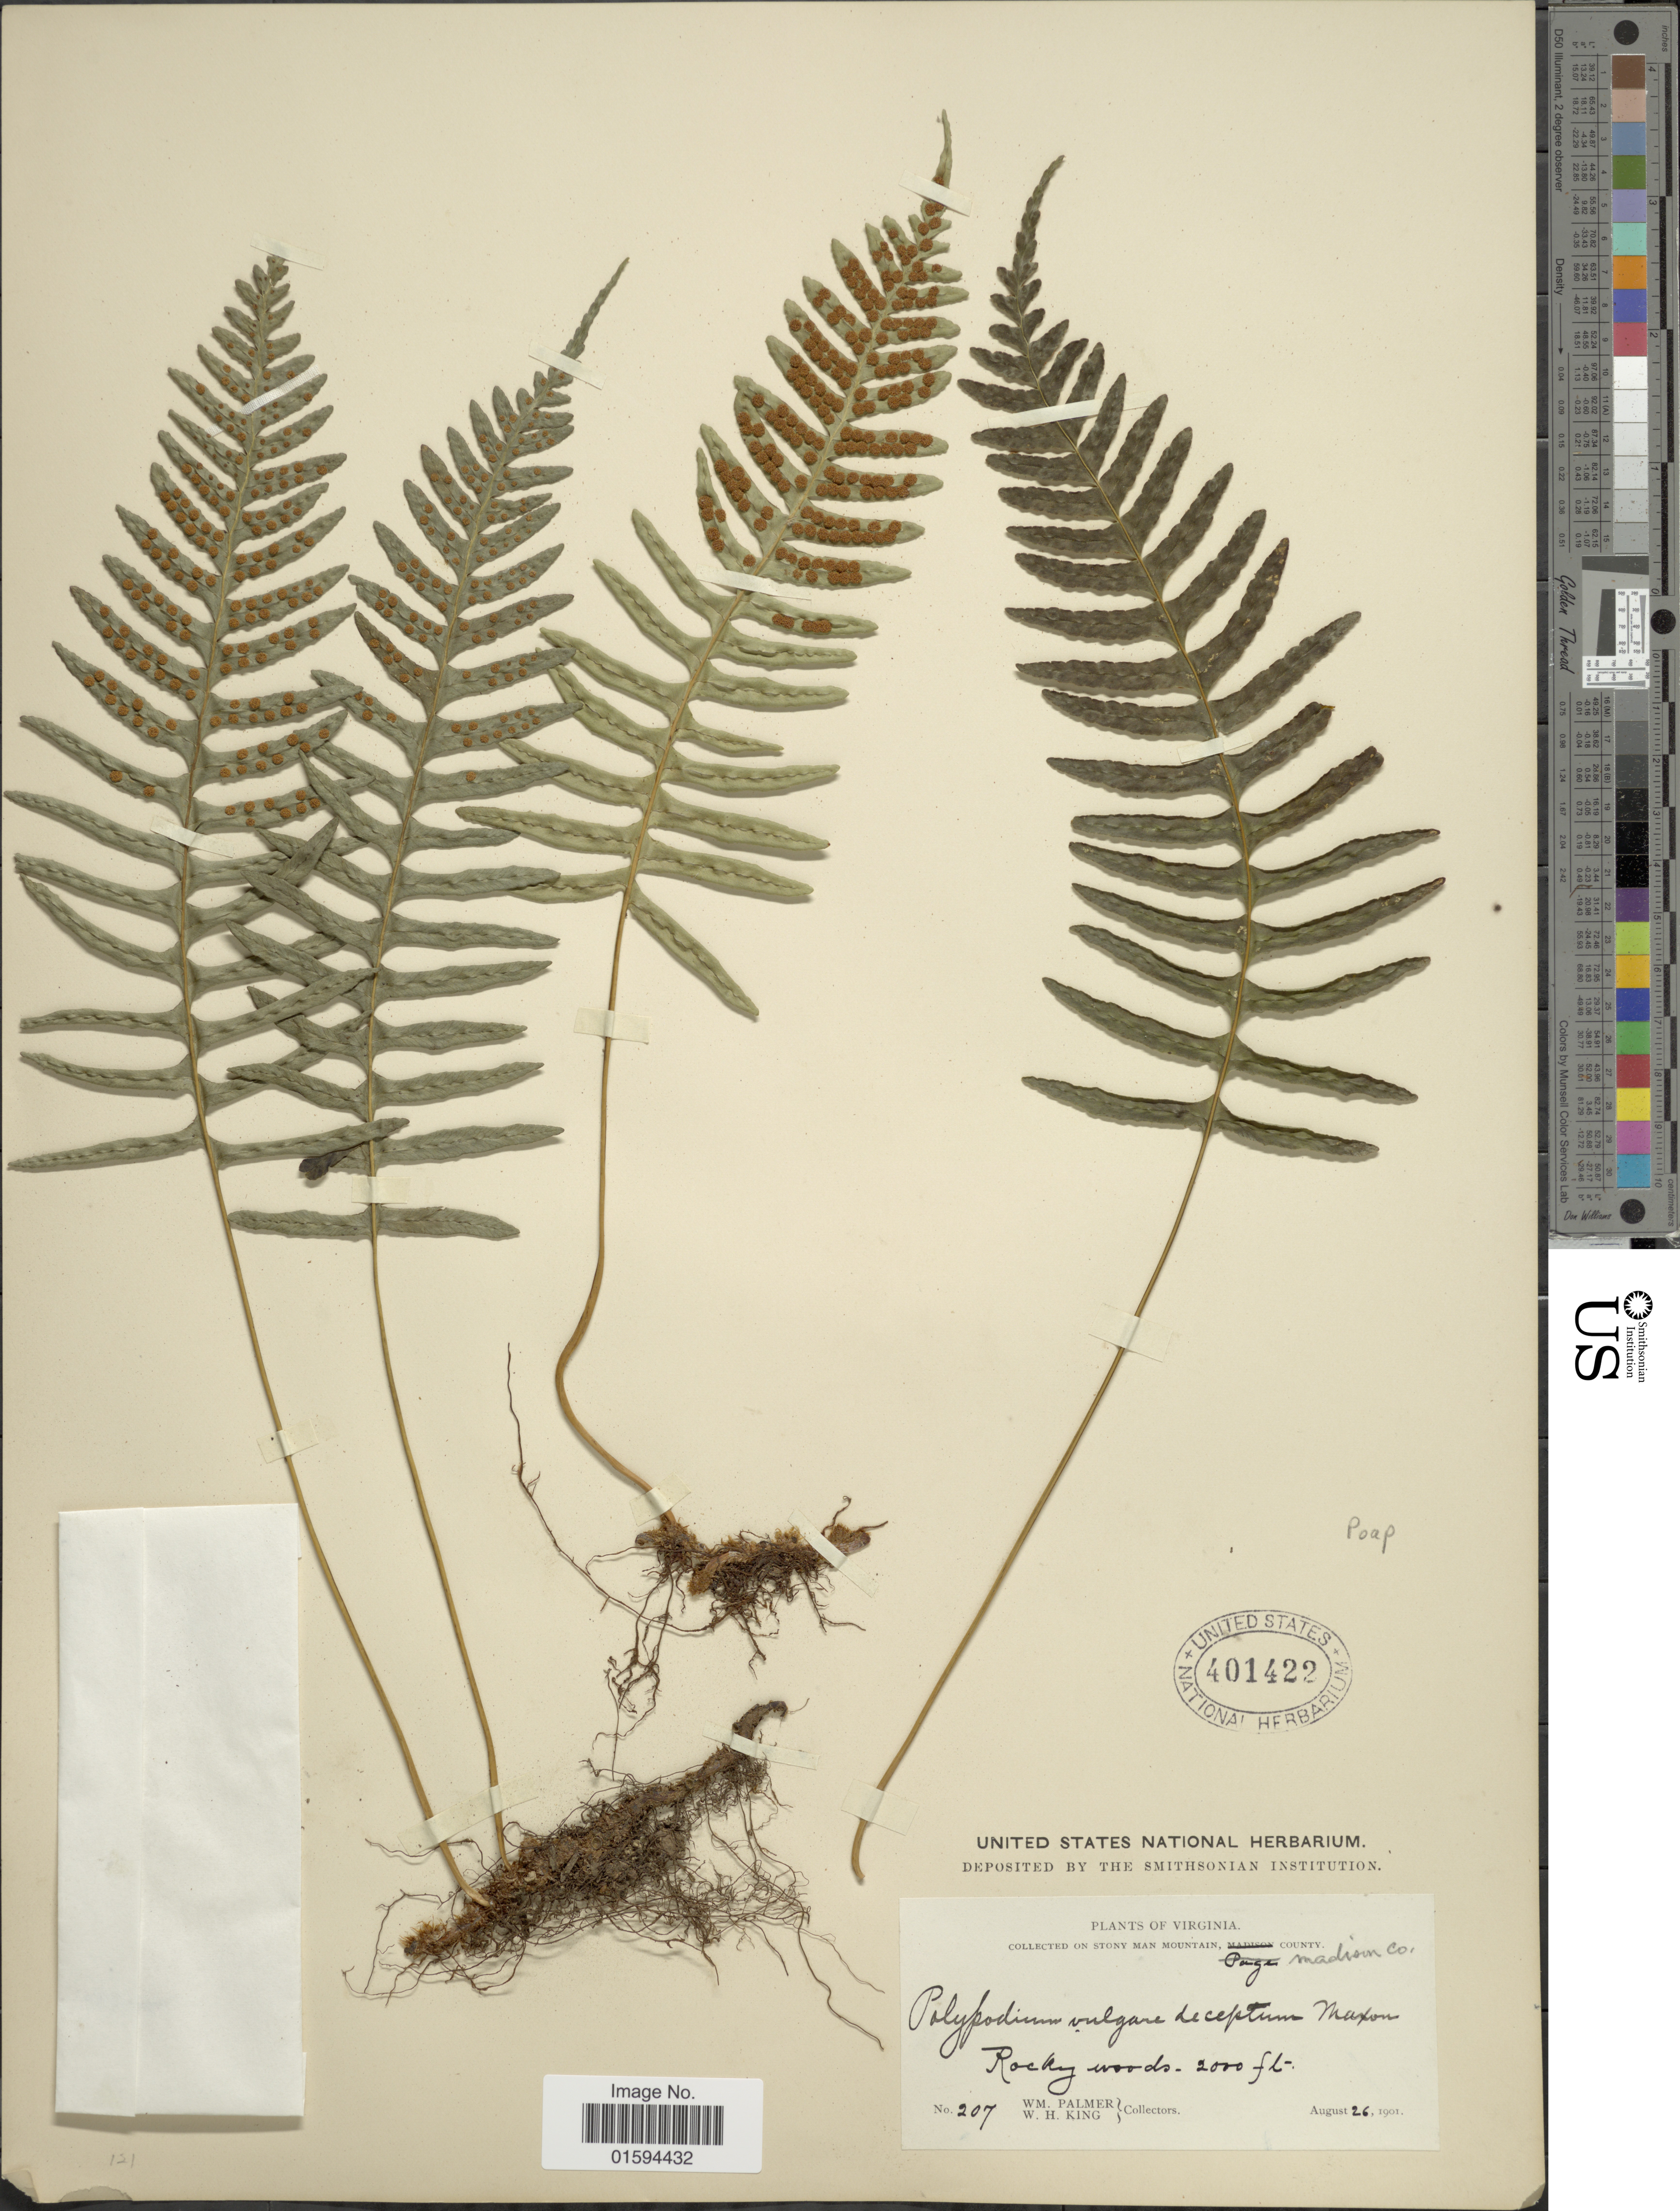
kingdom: Plantae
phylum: Tracheophyta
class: Polypodiopsida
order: Polypodiales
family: Polypodiaceae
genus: Polypodium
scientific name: Polypodium appalachianum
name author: Haufler & Windham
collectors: W. Palmer & W. H. King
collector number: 207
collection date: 1901-08-26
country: United States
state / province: Virginia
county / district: Madison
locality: On stony Man Mountain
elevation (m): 610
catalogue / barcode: US 401422